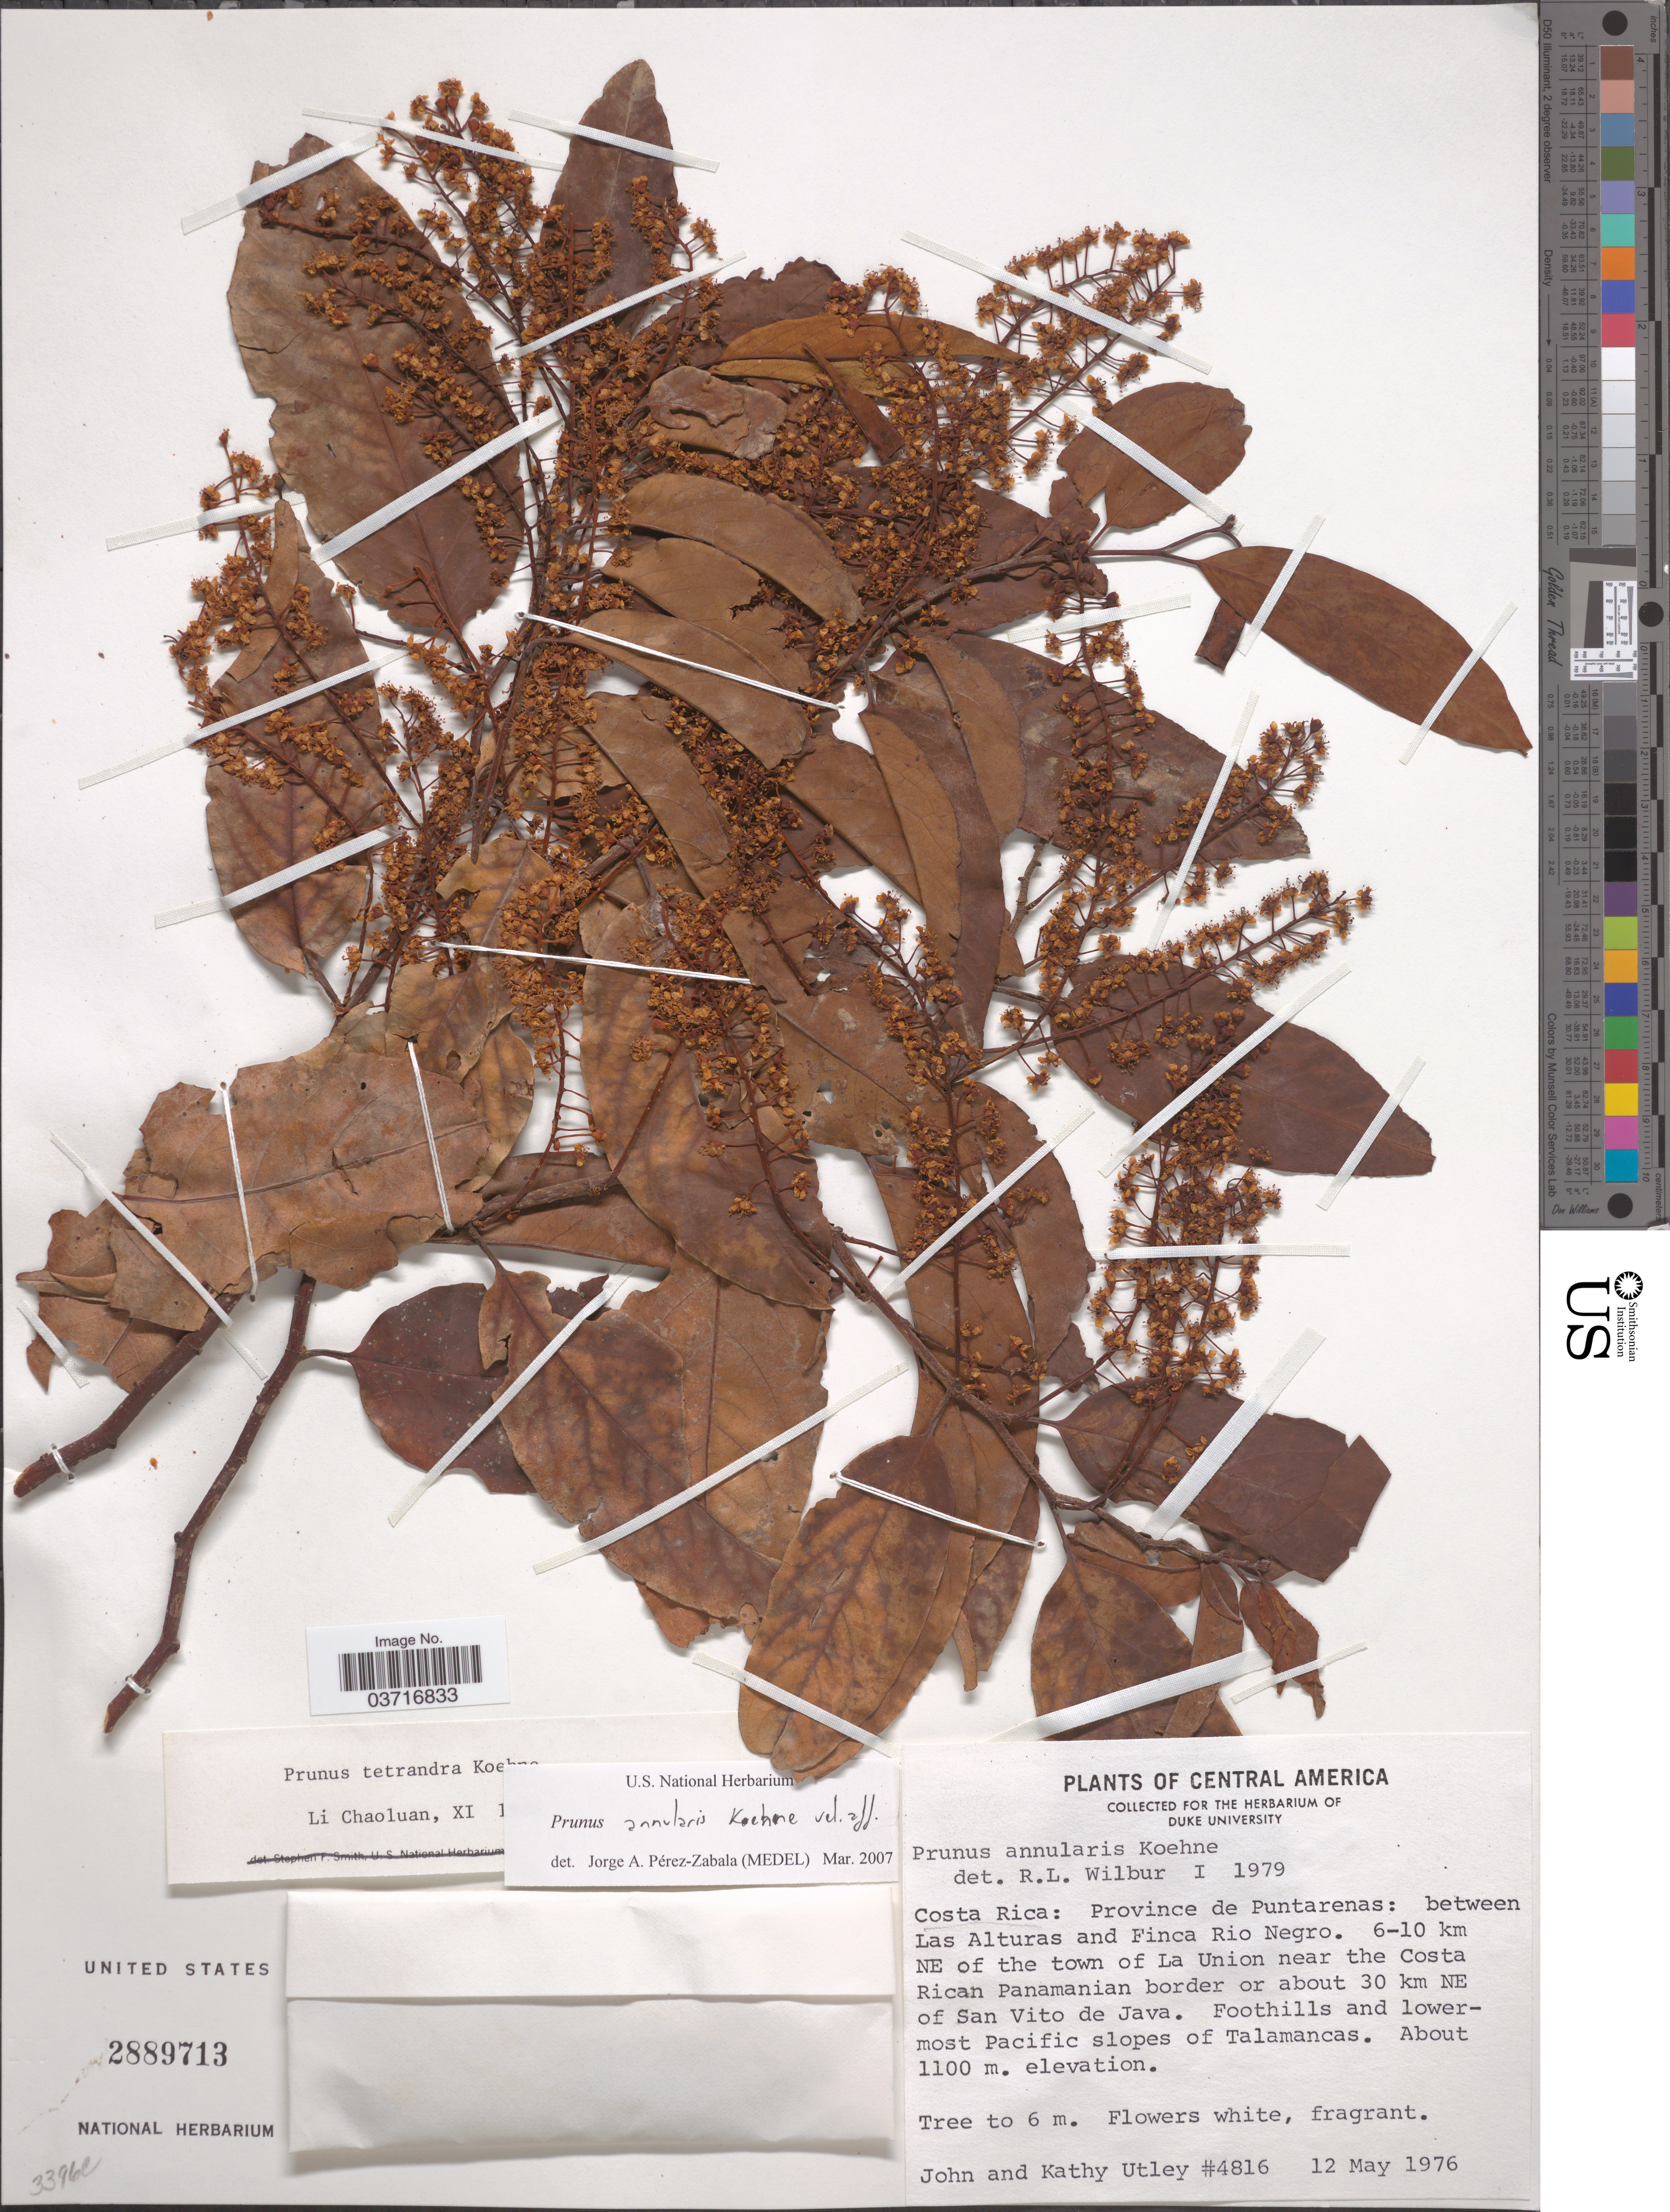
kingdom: Plantae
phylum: Tracheophyta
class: Magnoliopsida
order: Rosales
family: Rosaceae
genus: Prunus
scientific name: Prunus annularis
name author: Koehne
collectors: J. F. Utley & K. Burt-Utley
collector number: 4816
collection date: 1976-05-12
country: Costa Rica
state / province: Puntarenas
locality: Central America. Between Las Alturas and Finca Rio Negro. 6-10 km NE of the town of La Union near the Costa Rican Panamanian border or about 30 km NE of San Vito de Java. Foothills and lowermost Pacific slopes of Talamancas.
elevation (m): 1100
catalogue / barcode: US 2889713